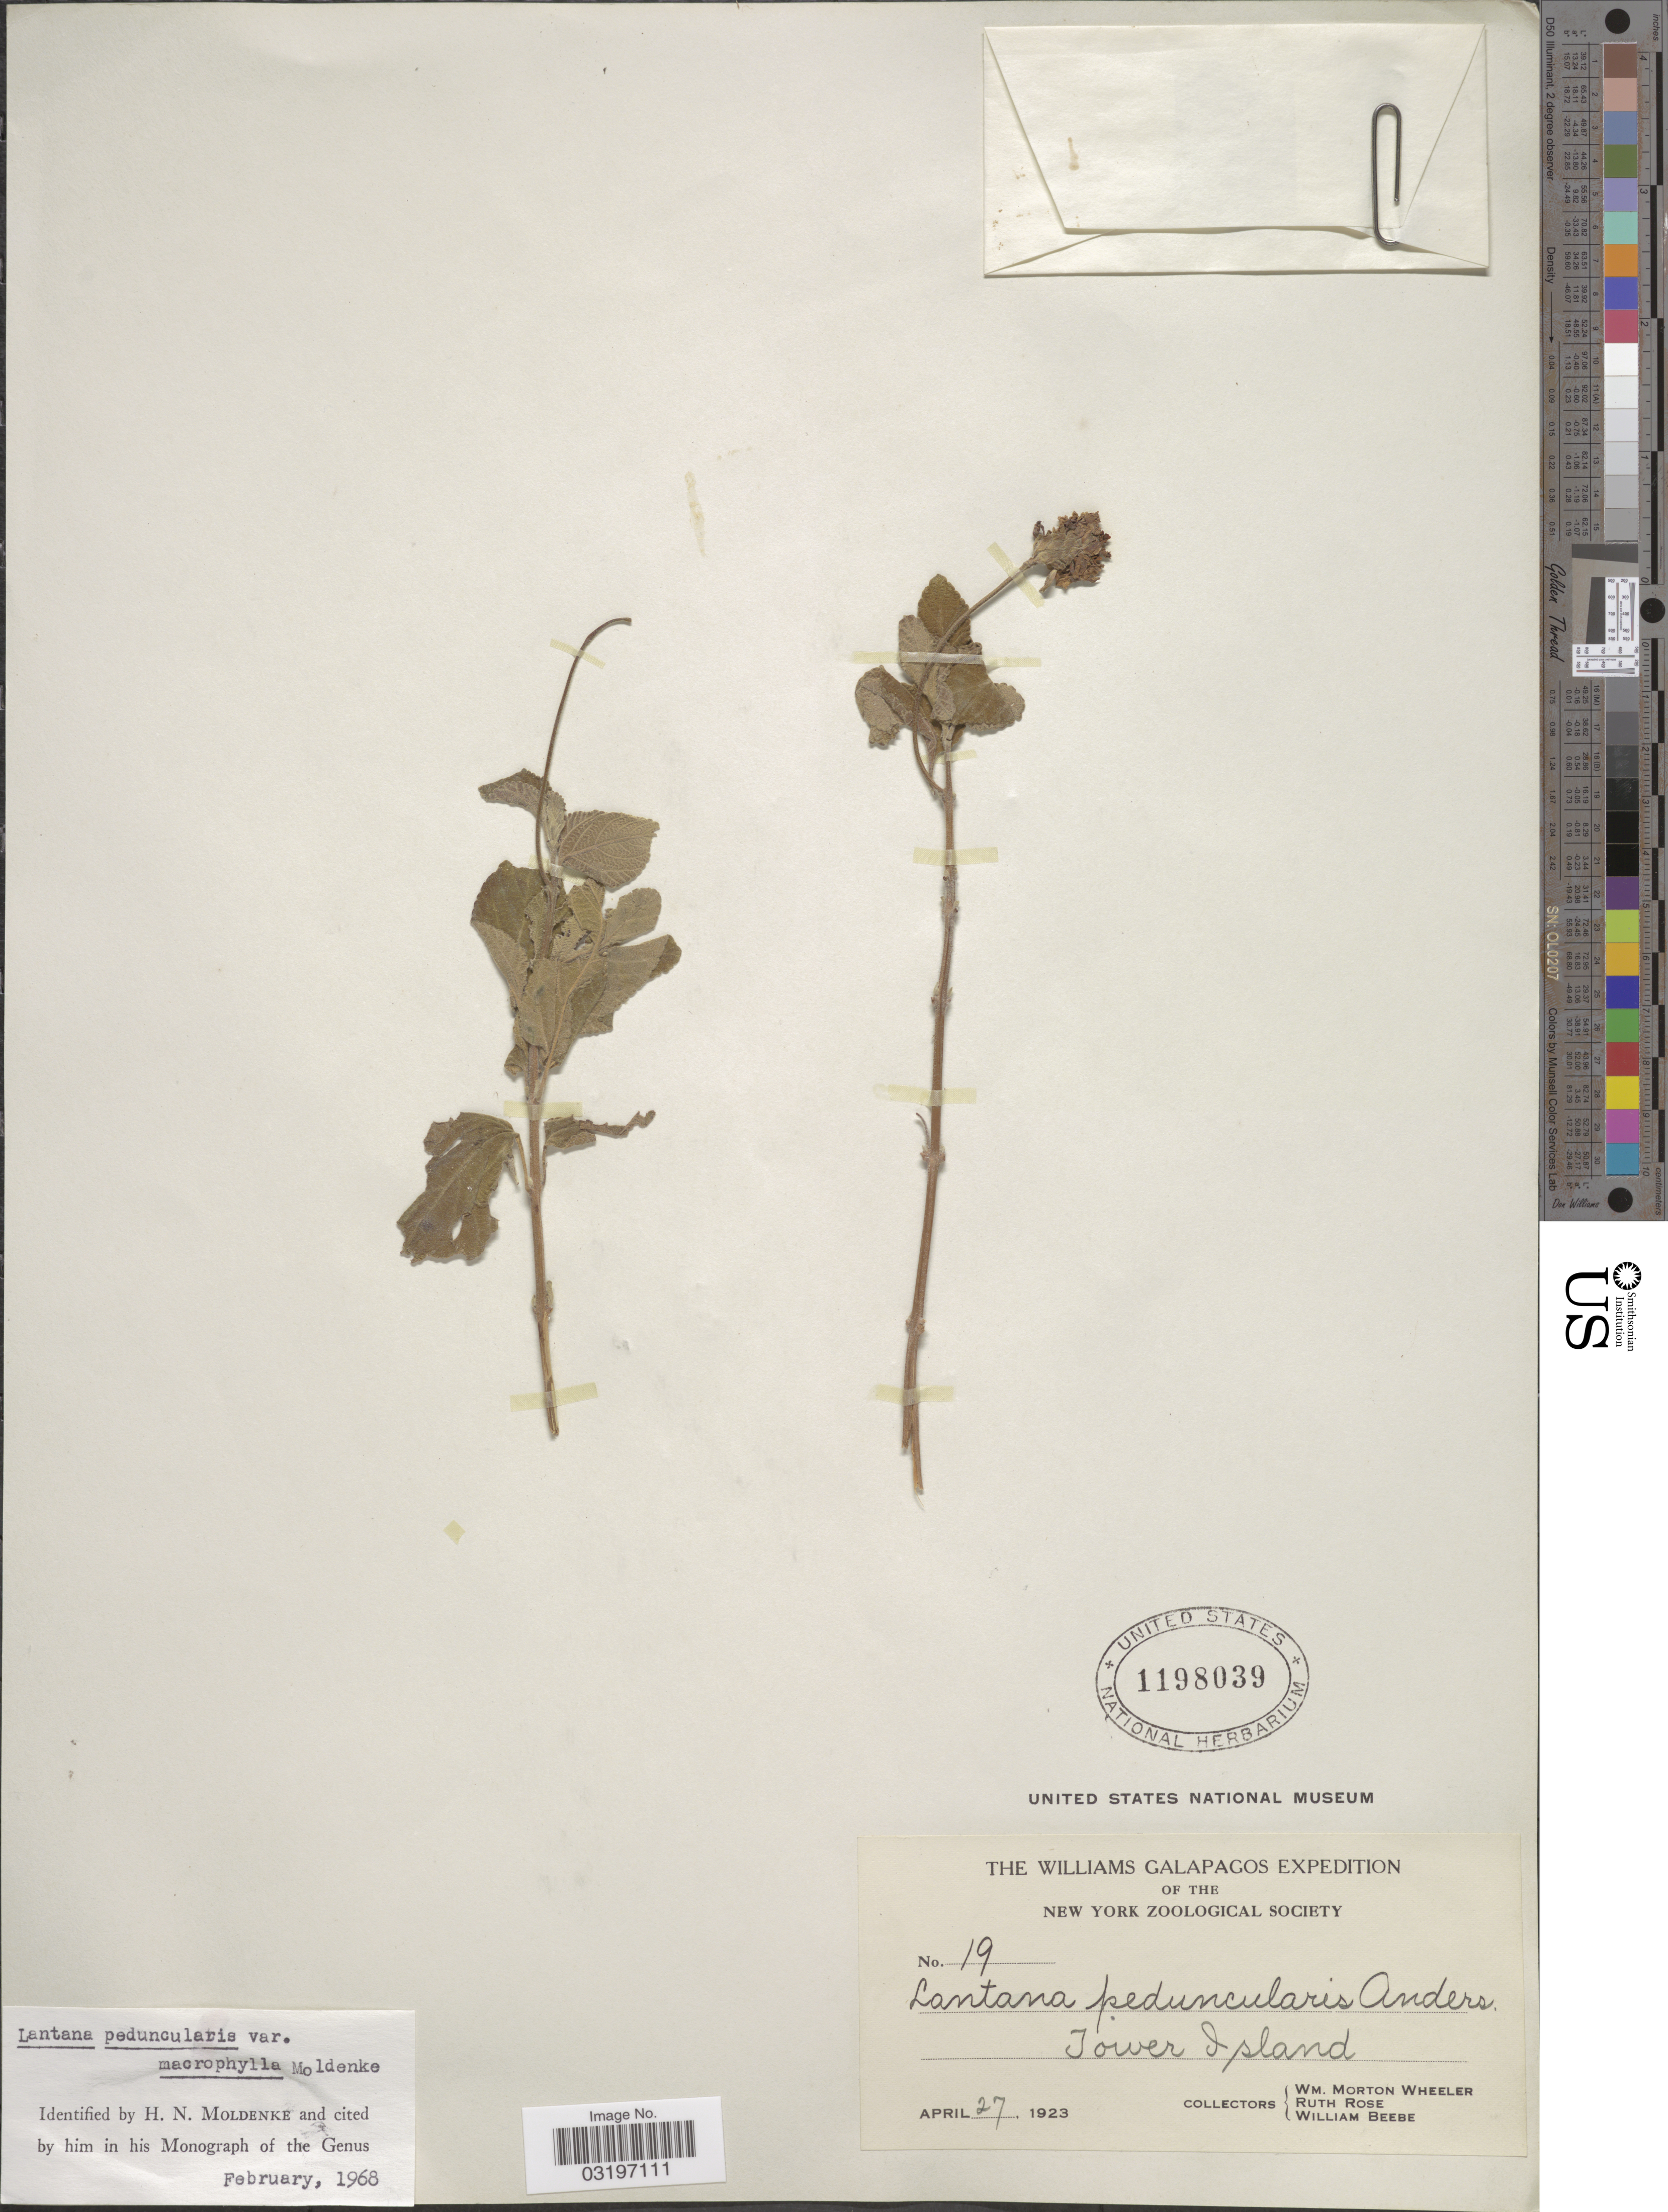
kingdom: Plantae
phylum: Tracheophyta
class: Magnoliopsida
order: Lamiales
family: Verbenaceae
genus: Lantana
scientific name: Lantana peduncularis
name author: Andersson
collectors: W. Wheeler, R. Rose & W. Beebe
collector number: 19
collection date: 1923-04-27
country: Ecuador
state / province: Colón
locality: Galapagos. Tower Island.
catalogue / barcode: US 1198039